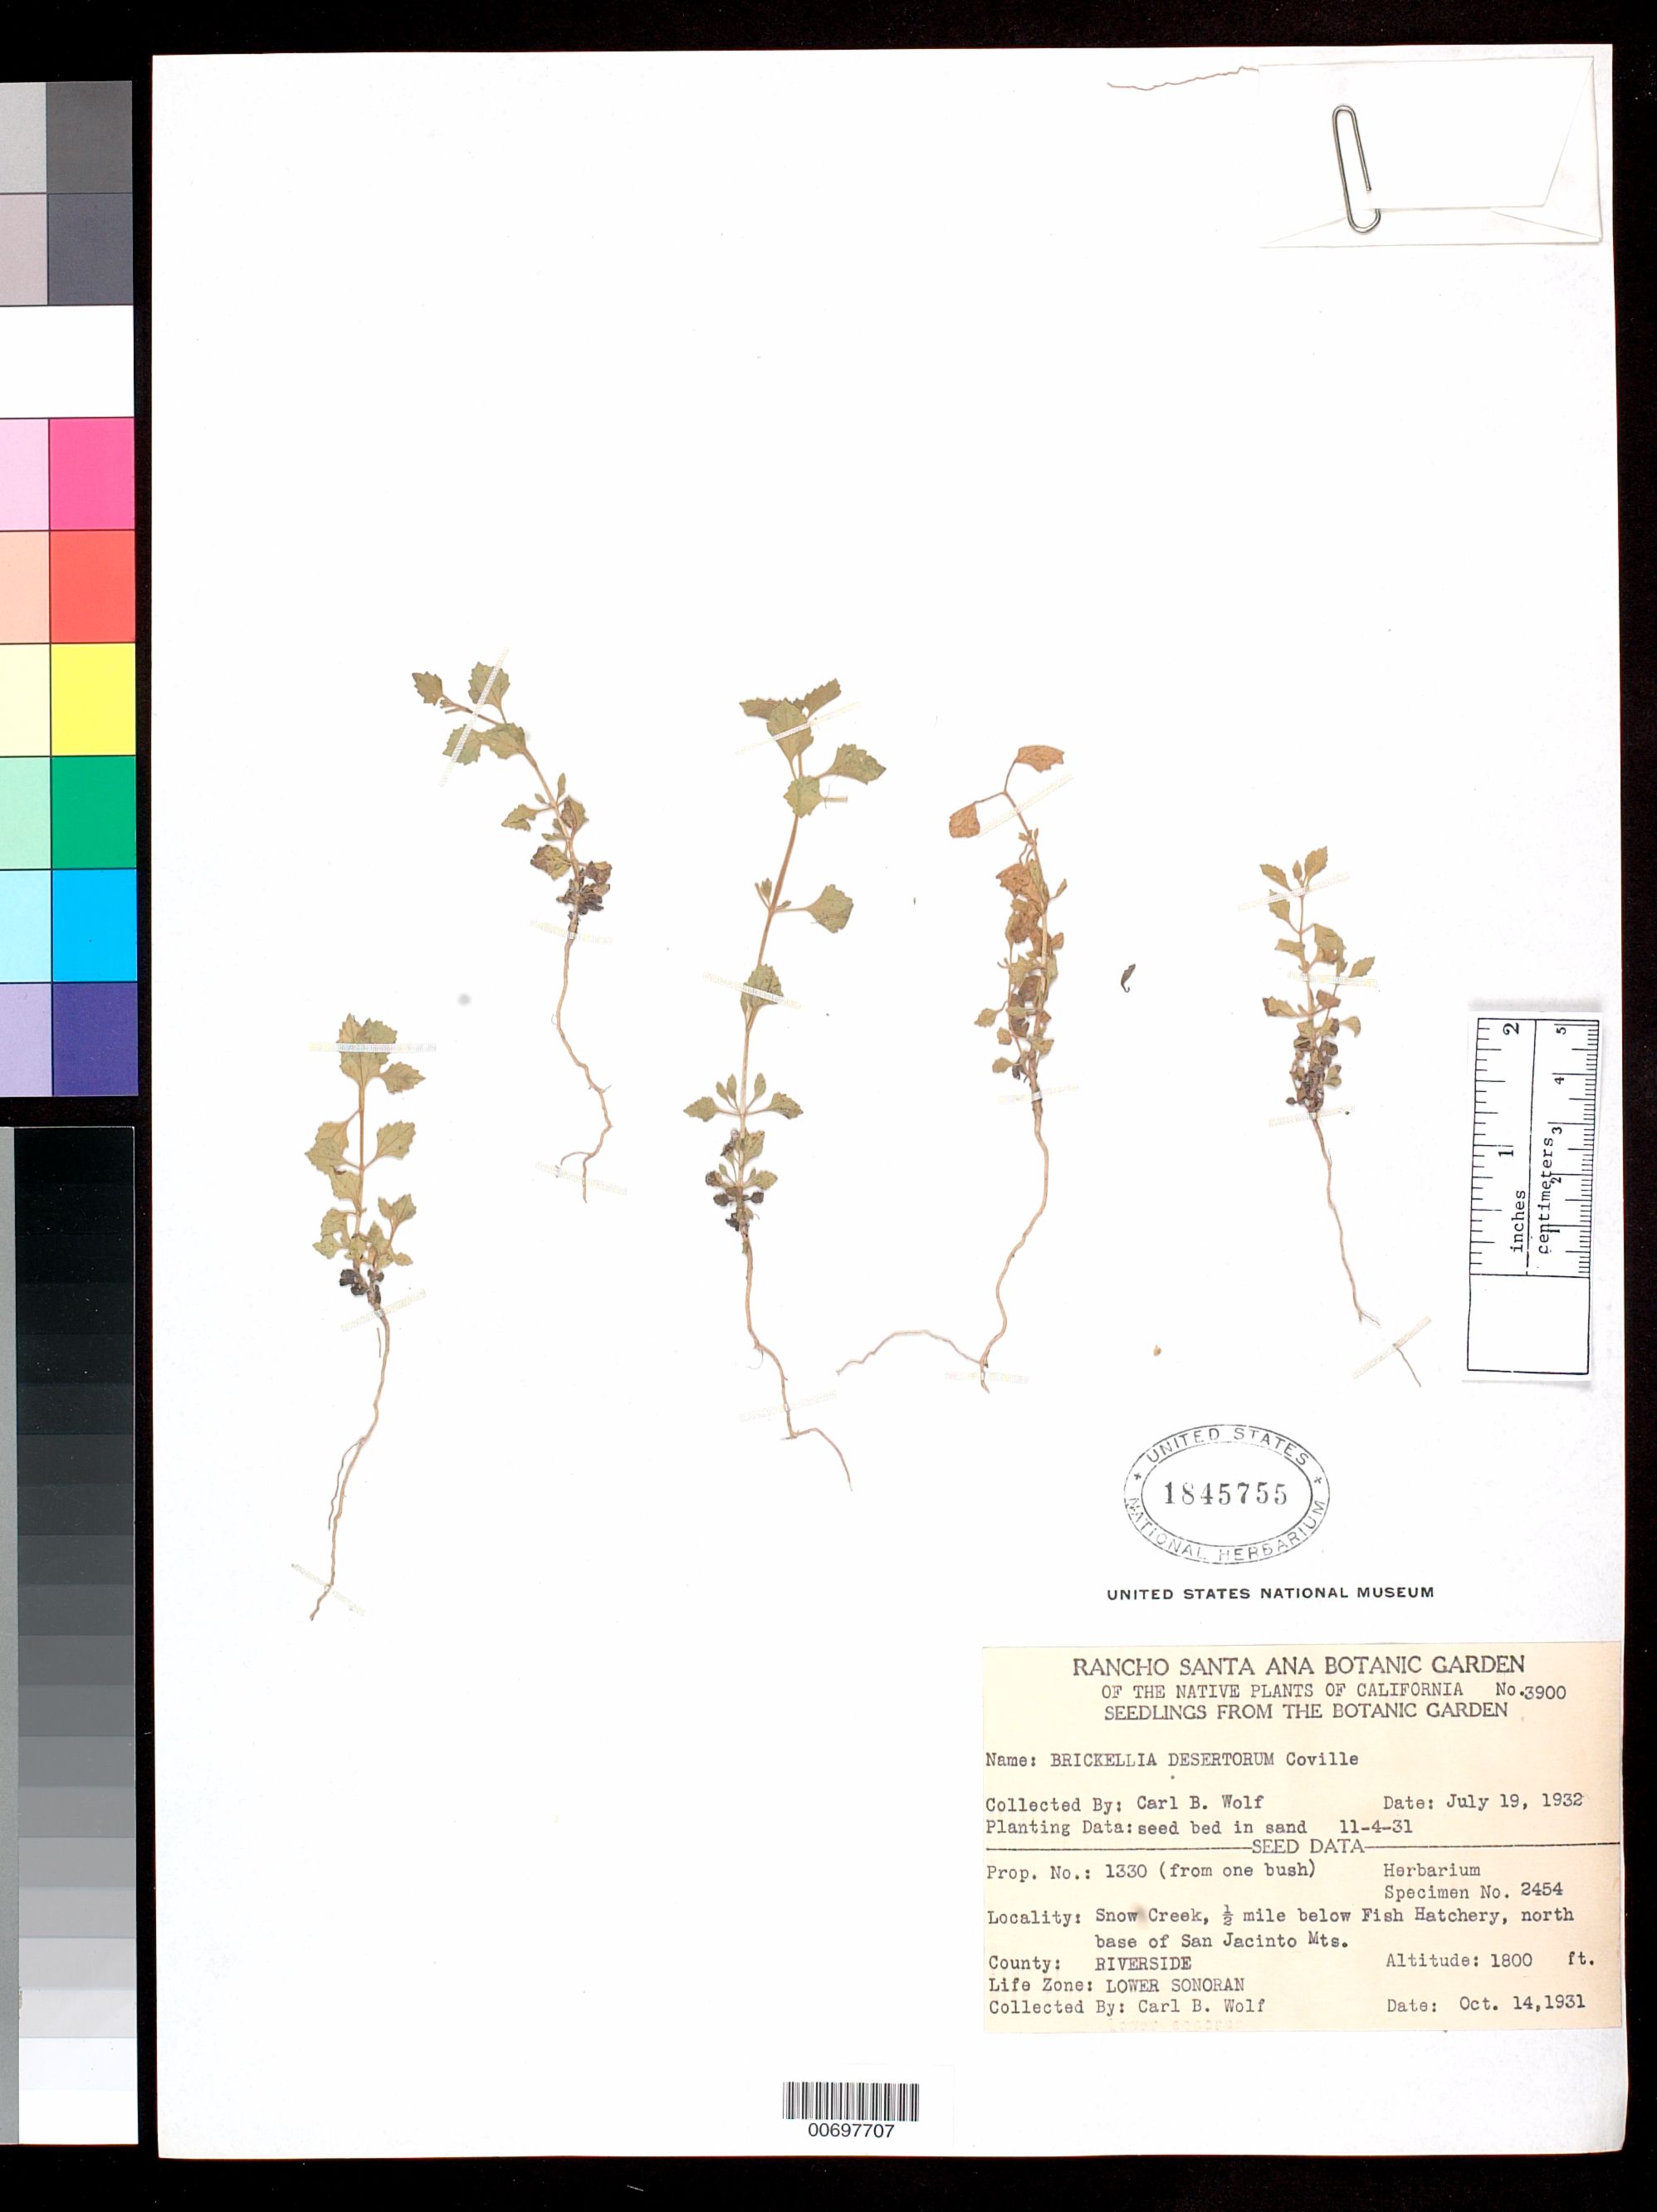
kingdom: Plantae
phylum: Tracheophyta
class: Magnoliopsida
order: Asterales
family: Asteraceae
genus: Brickellia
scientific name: Brickellia desertorum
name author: Coville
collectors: C. B. Wolf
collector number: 3900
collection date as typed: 14 Oct 1931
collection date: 1931-10-14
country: United States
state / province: California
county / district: Riverside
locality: Snow Creek, 1/2 mile below Fish Hatchery, north base of San Jacinto Mts.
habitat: Life Zone: Lower Sonoran.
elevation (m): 549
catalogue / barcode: US 1845755